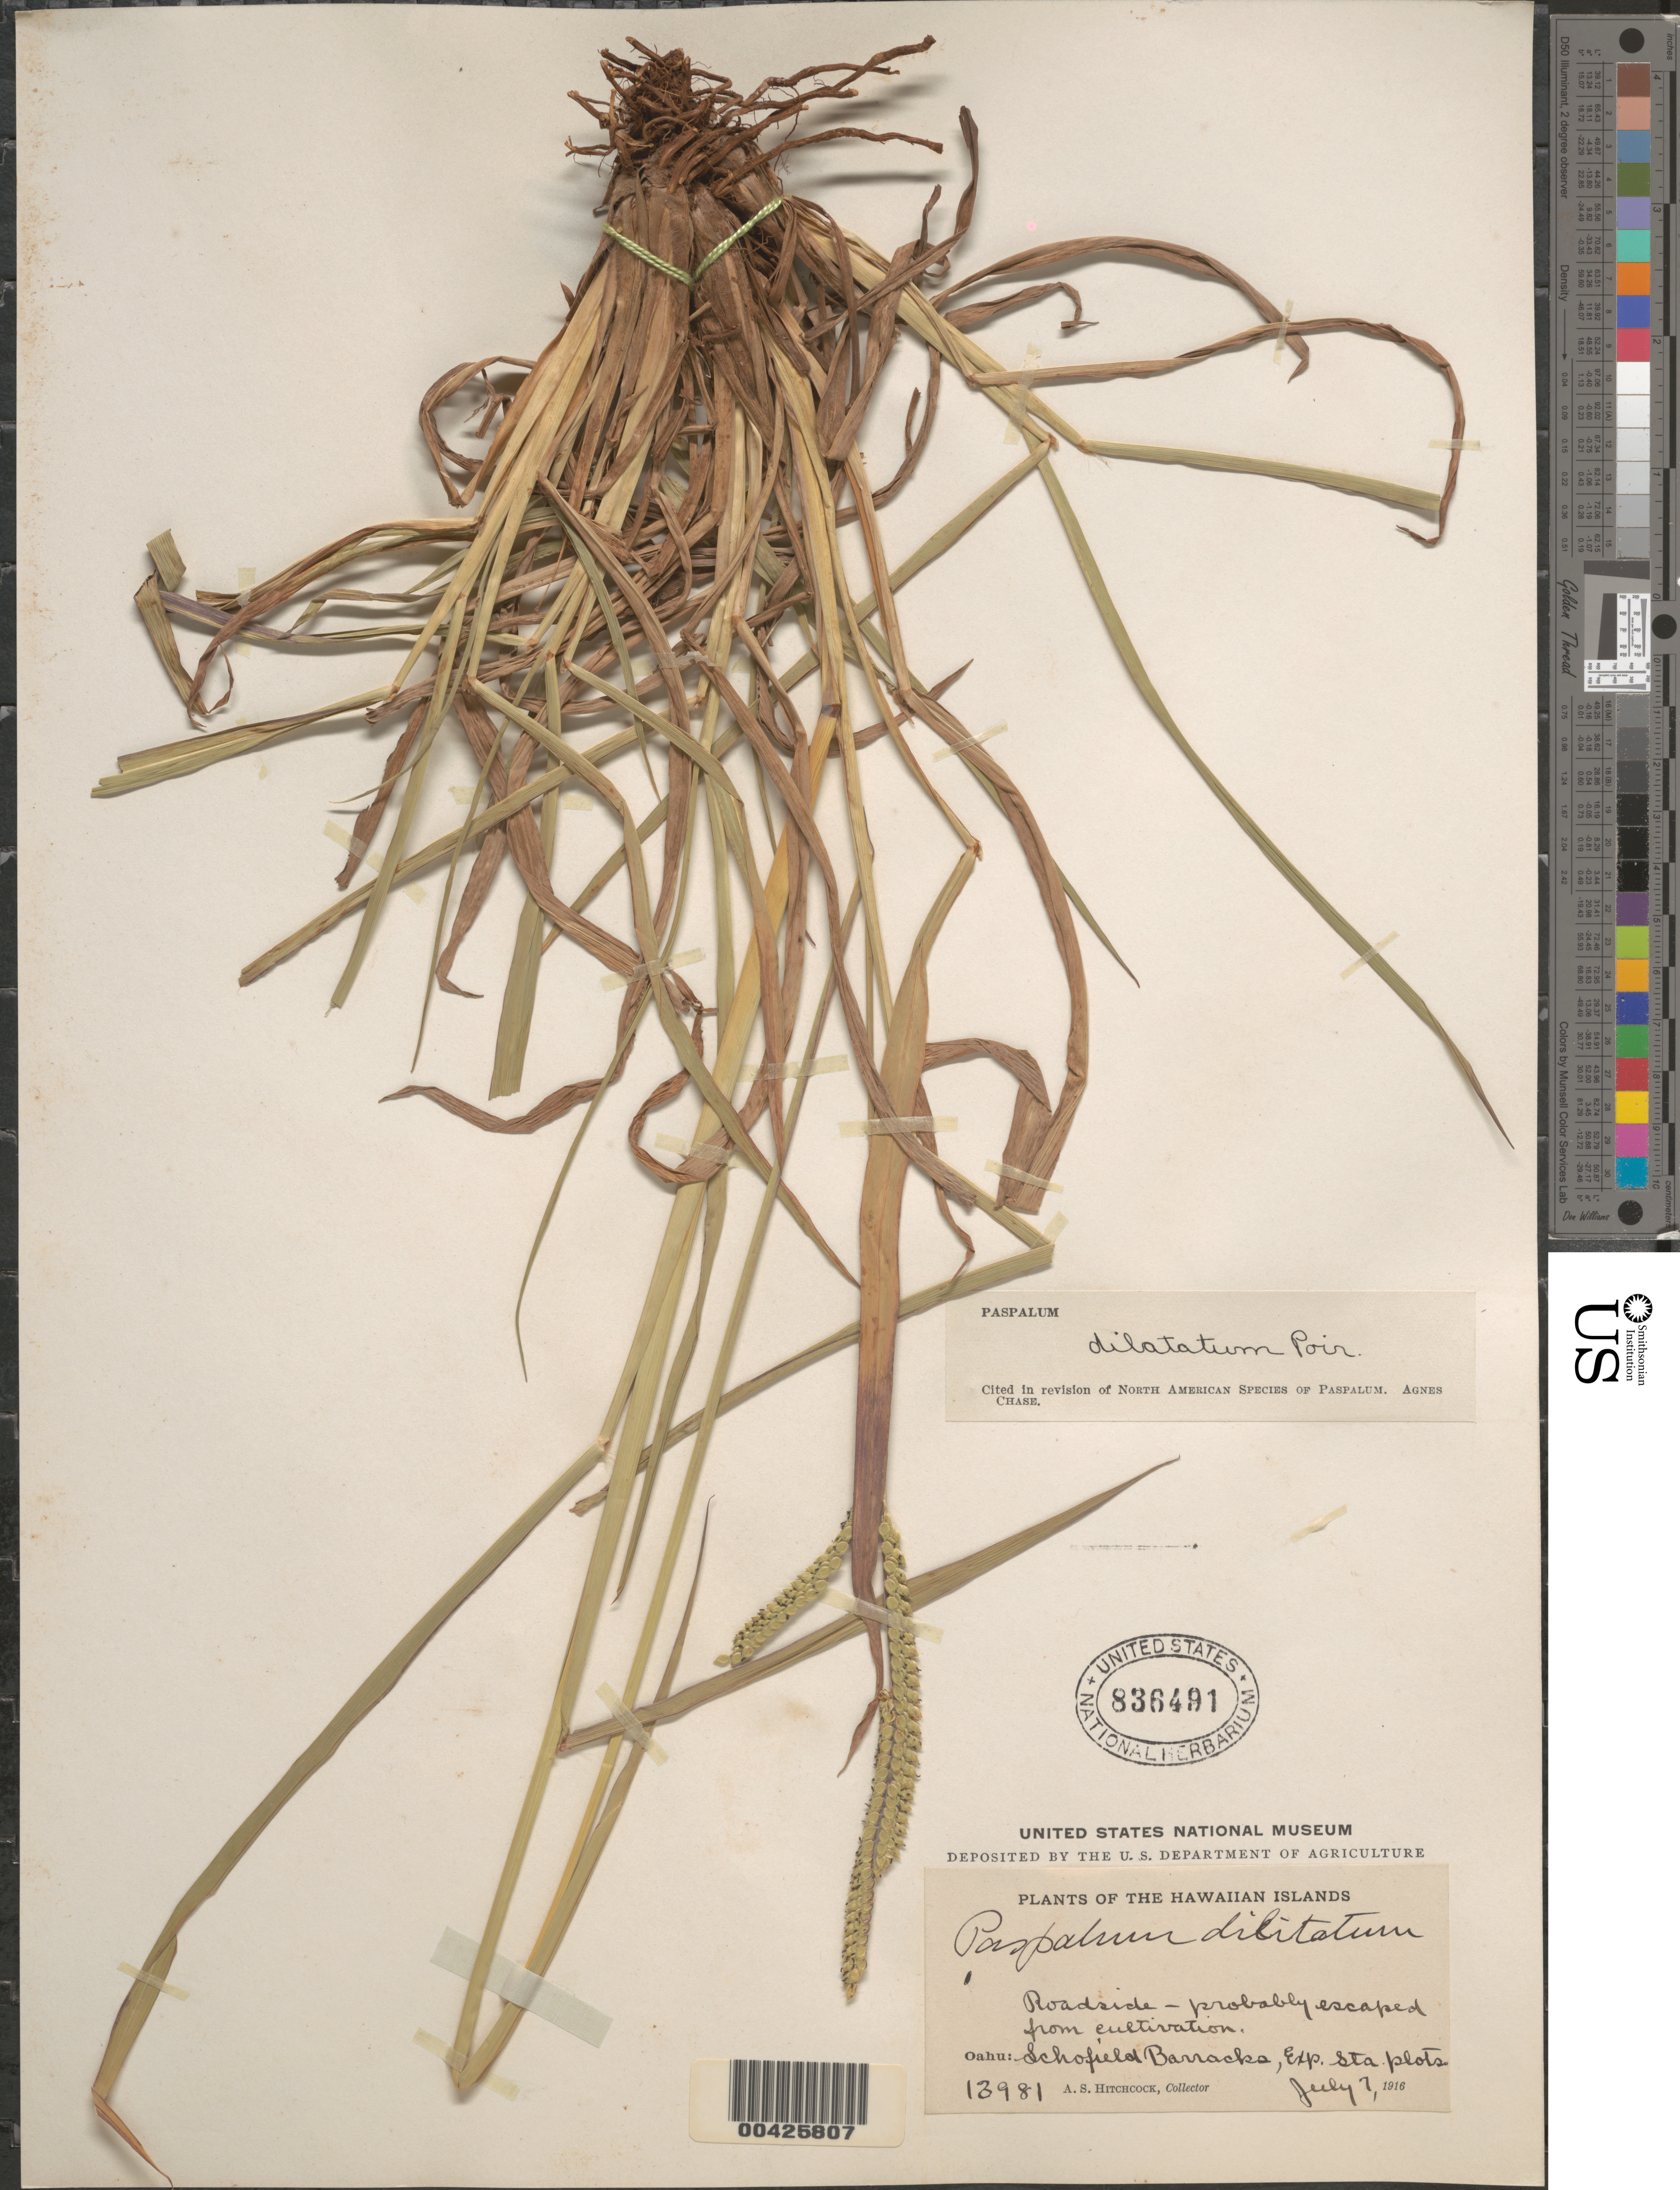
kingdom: Plantae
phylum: Tracheophyta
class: Liliopsida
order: Poales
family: Poaceae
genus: Paspalum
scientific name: Paspalum dilatatum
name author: Poir. in Lam.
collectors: A. S. Hitchcock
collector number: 13981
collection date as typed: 7 Jul 1916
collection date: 1916-07-07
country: United States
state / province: Hawaii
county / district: Honolulu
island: Oahu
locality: Schofield Barracks, Exp. Sta. plots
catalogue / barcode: US 836491